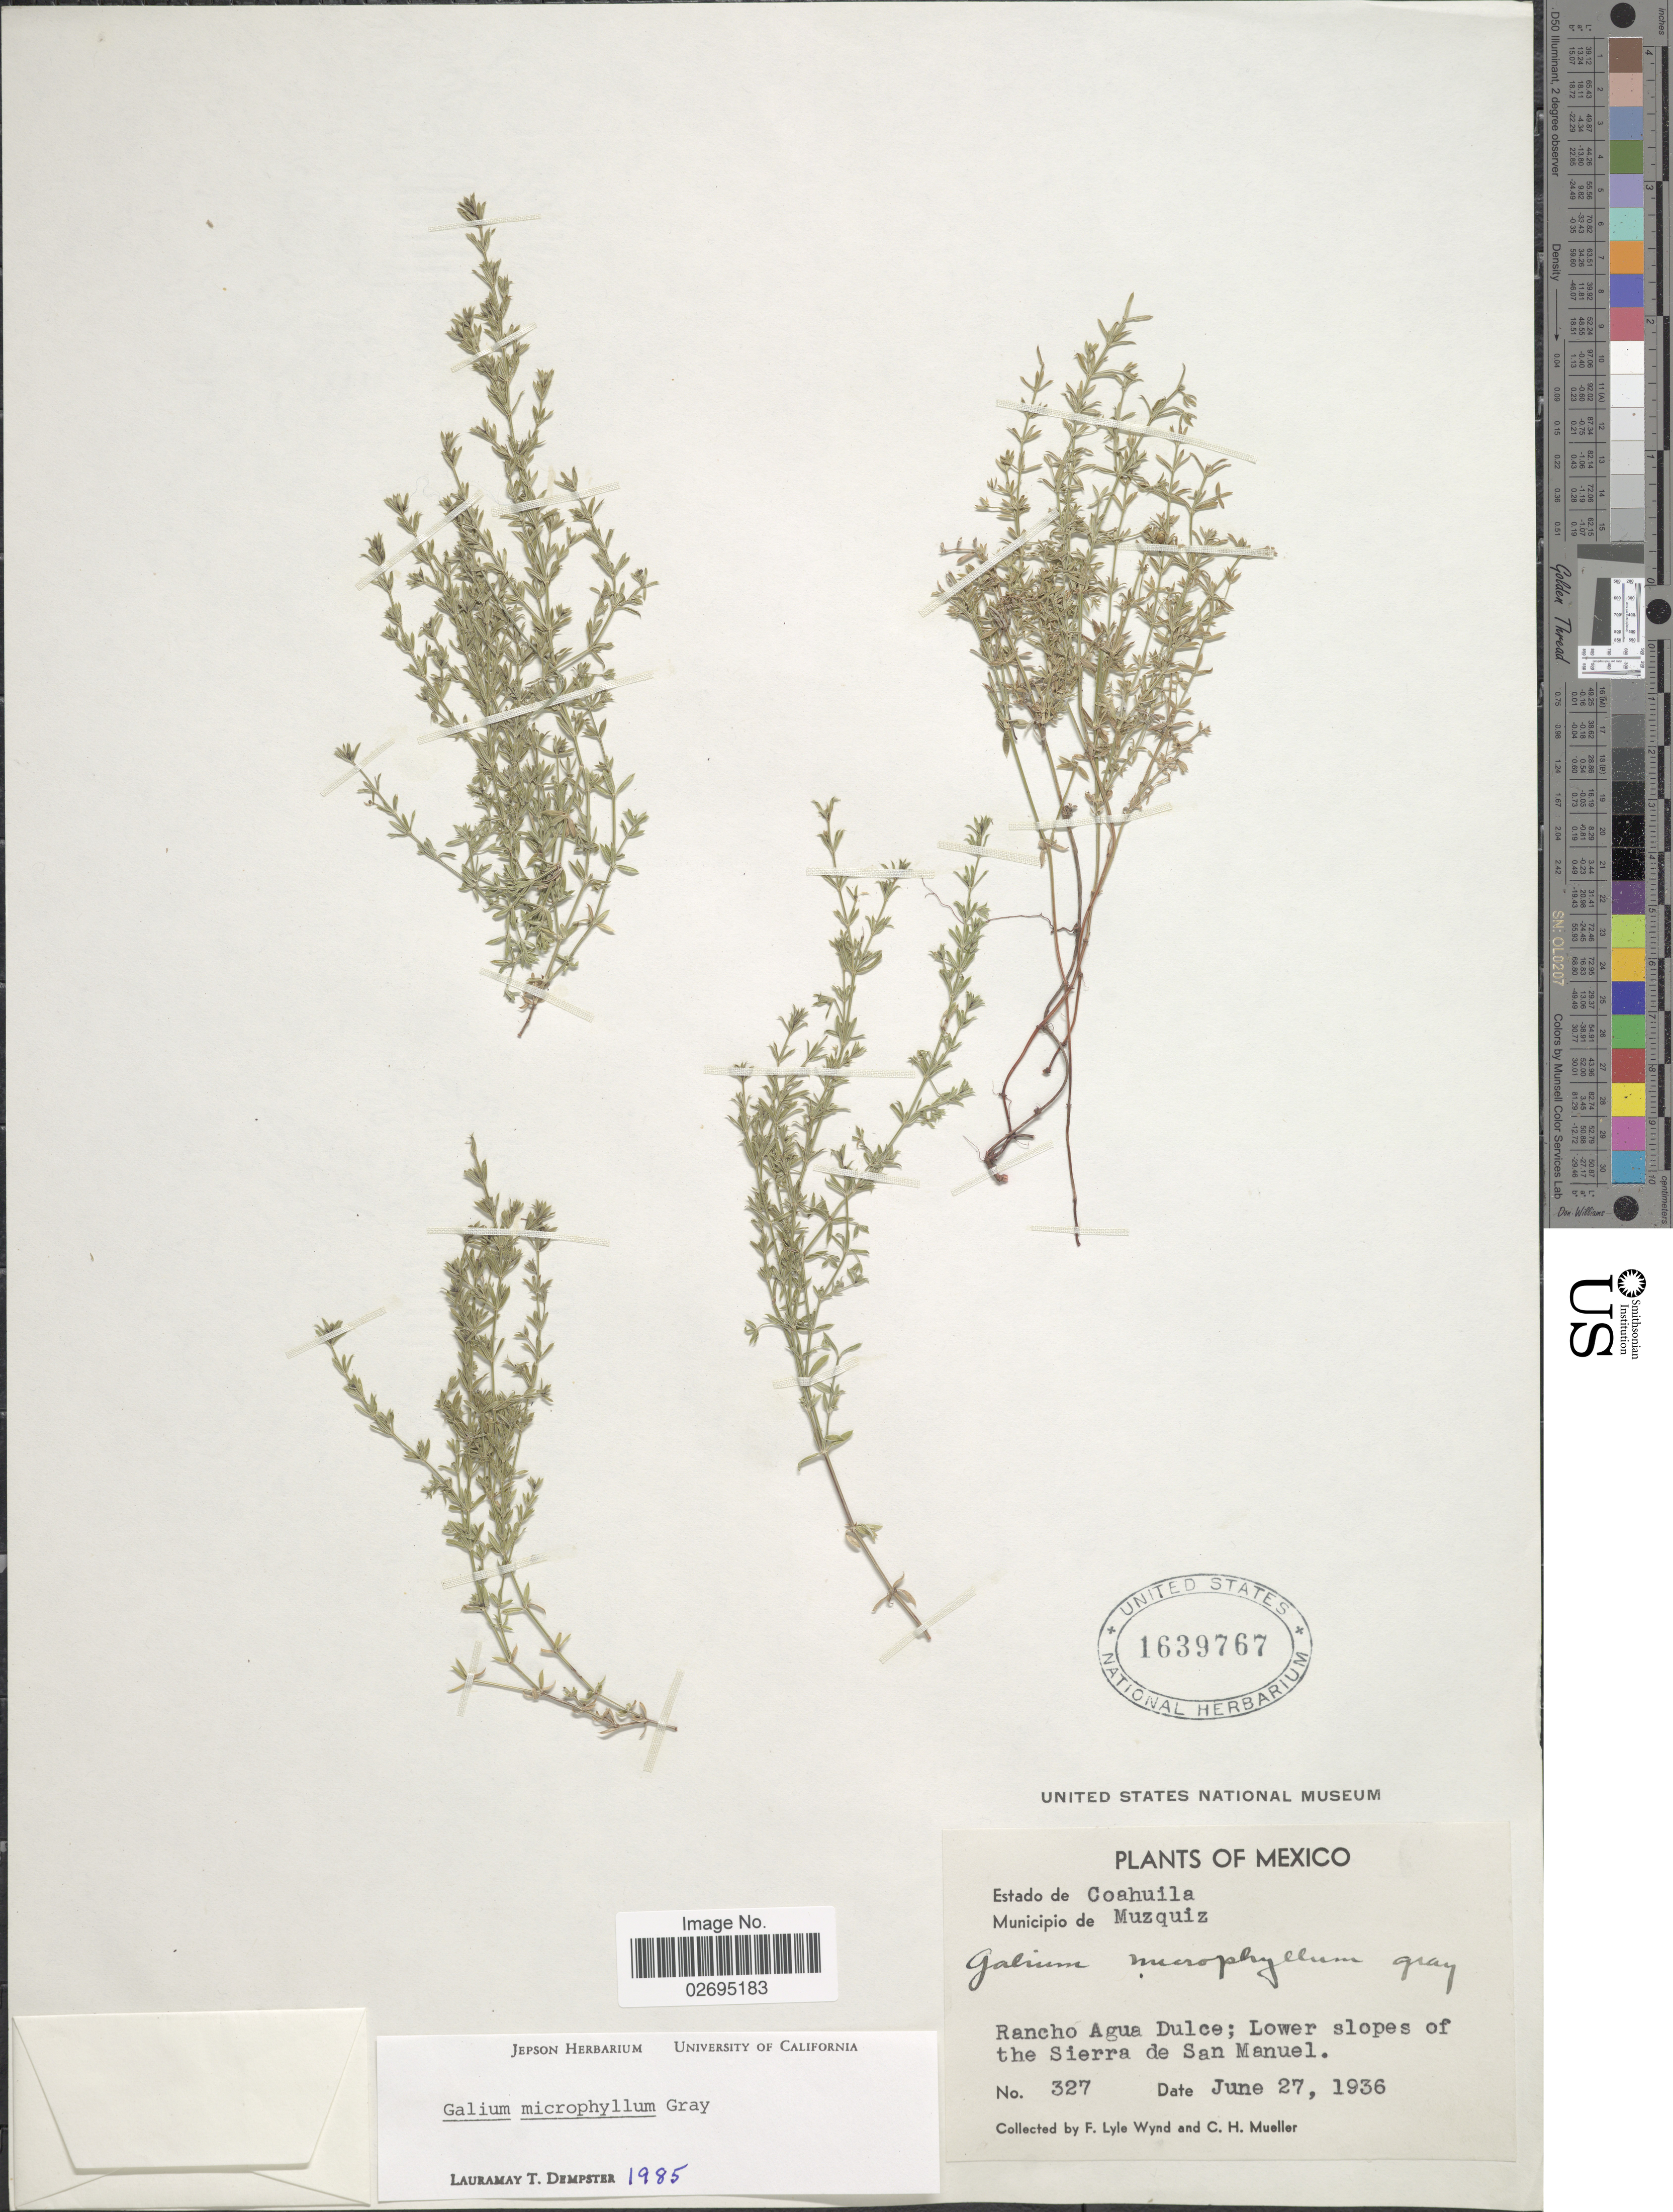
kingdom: Plantae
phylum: Tracheophyta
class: Magnoliopsida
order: Gentianales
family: Rubiaceae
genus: Galium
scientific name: Galium microphyllum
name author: A. Gray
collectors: F. L. Wynd & C. H. Mueller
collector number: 327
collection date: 1936-06-27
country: Mexico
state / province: Coahuila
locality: Municipio de Muzquiz. Rancho Agua Dulce; Lower slopes of the Sierra de San Manuel.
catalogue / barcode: US 1639767